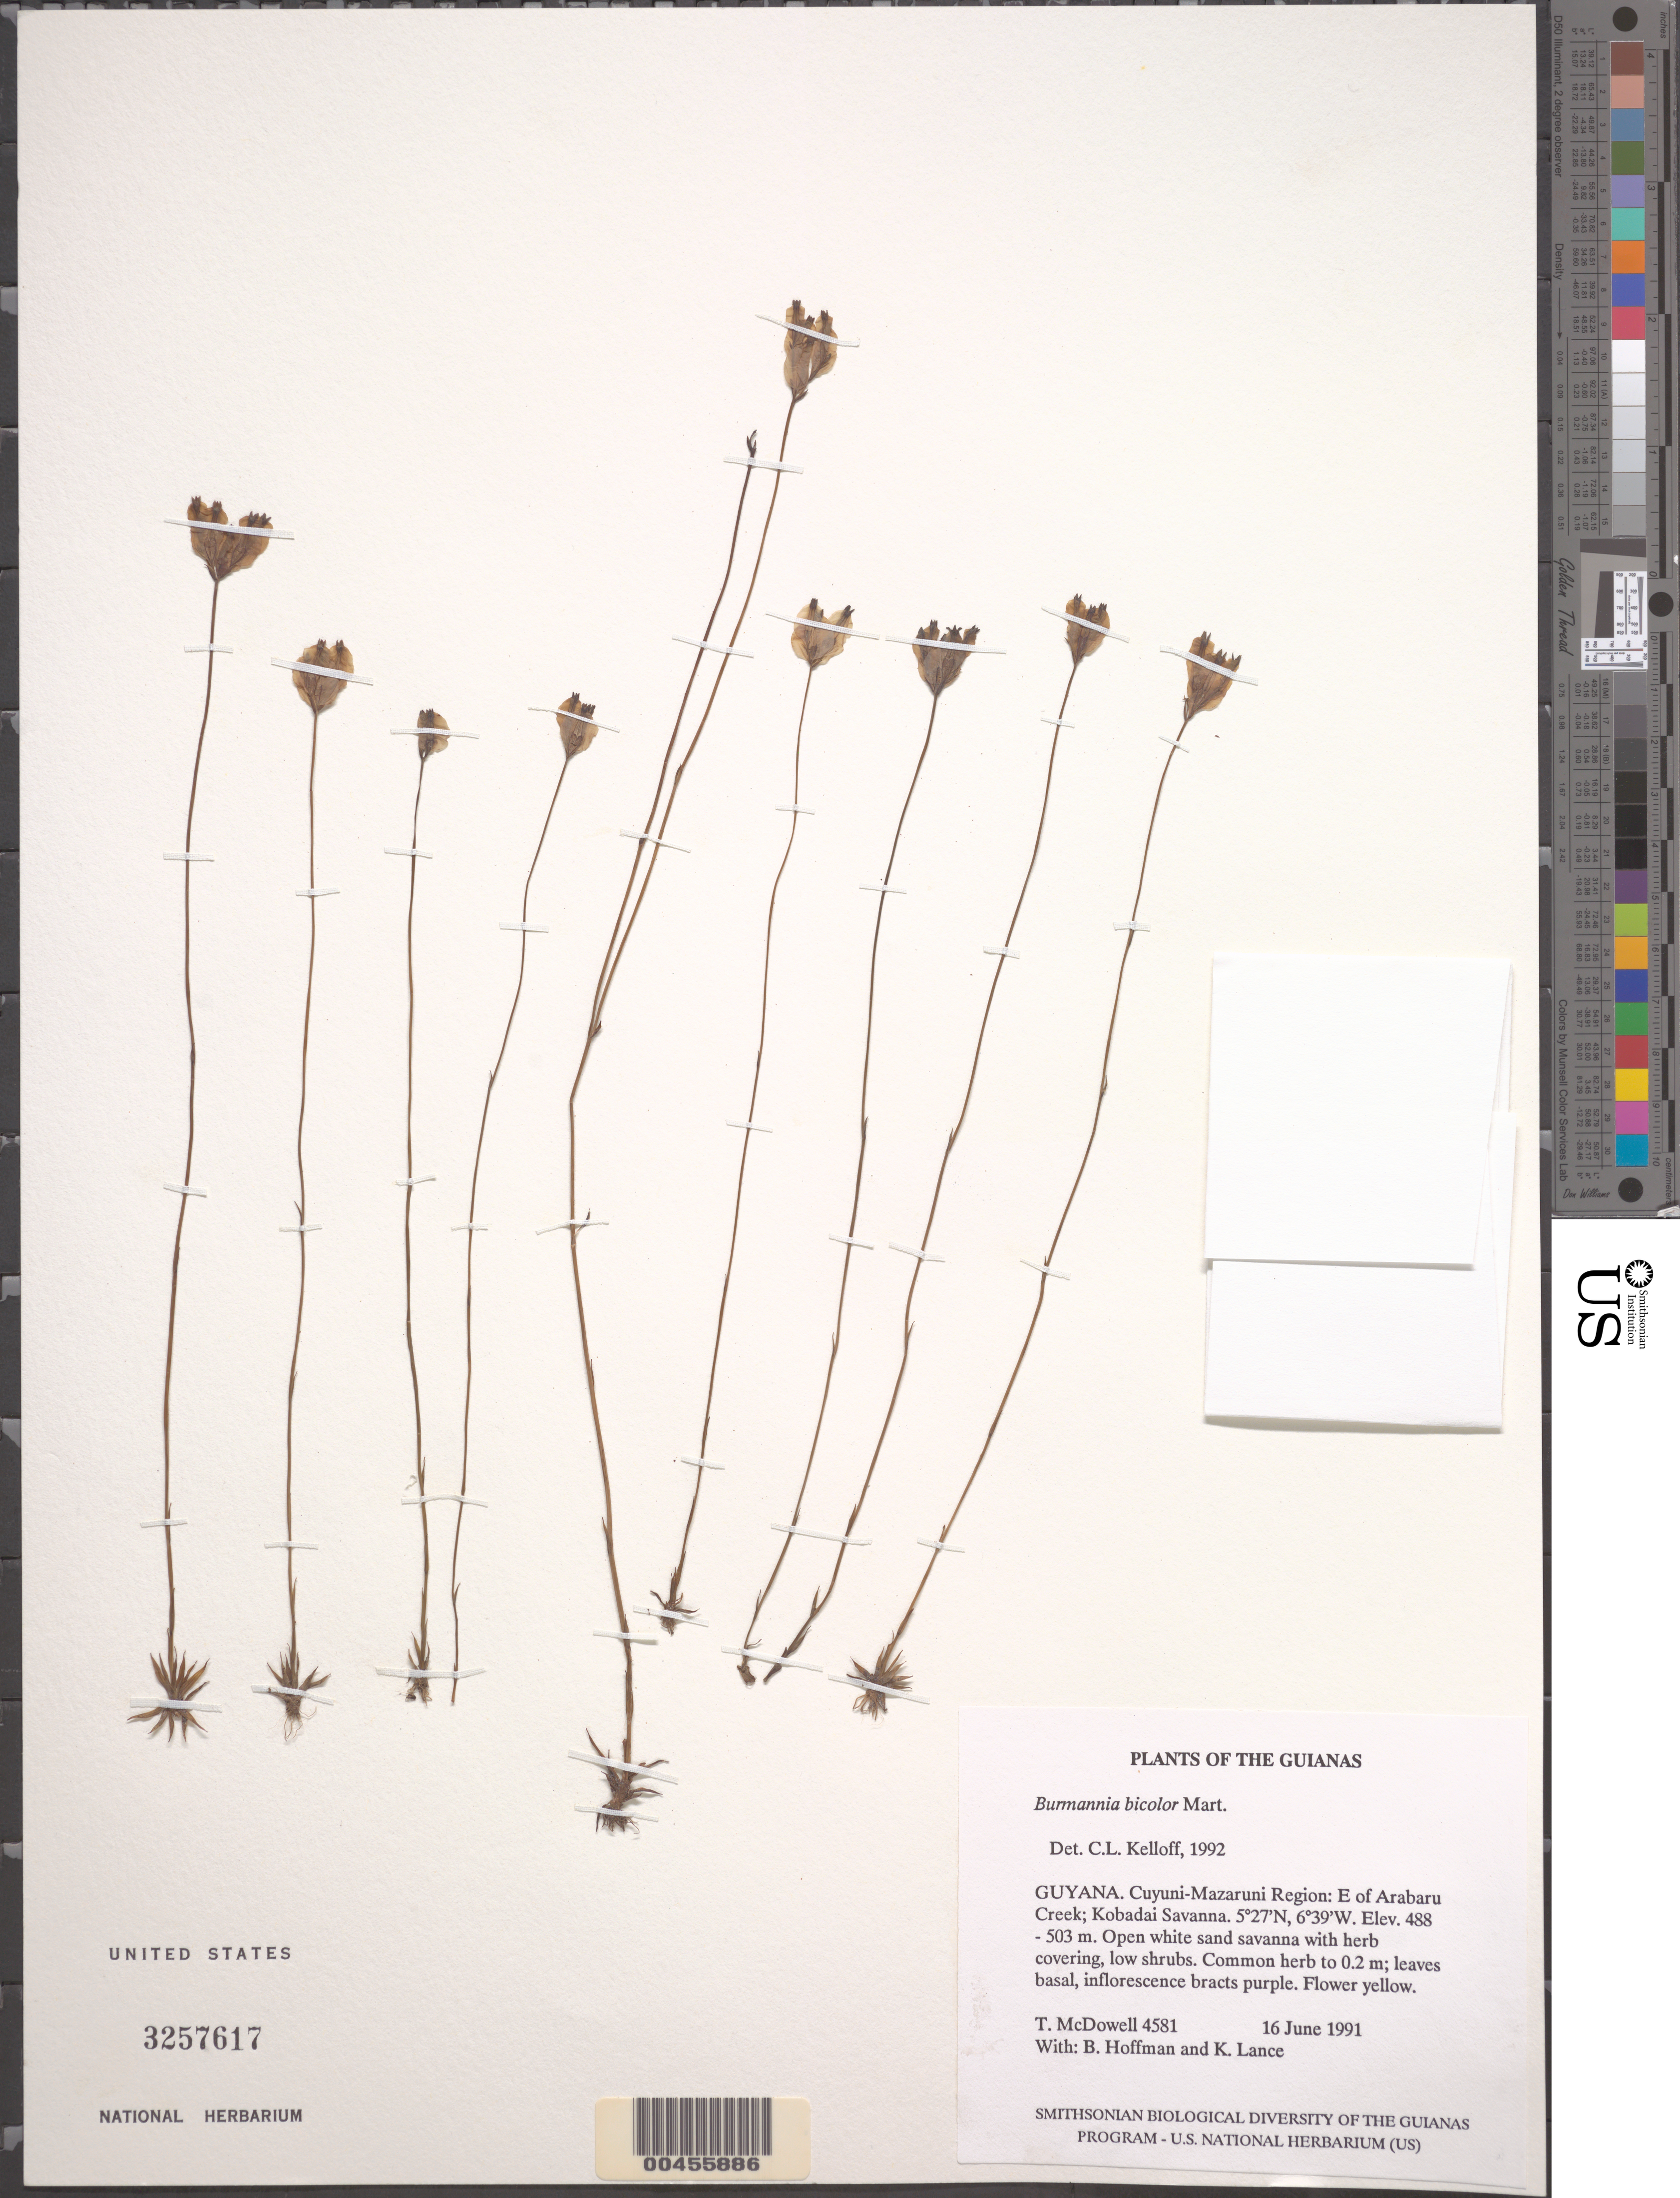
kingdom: Plantae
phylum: Tracheophyta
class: Liliopsida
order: Dioscoreales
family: Burmanniaceae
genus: Burmannia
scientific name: Burmannia bicolor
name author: Mart.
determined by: Kelloff, Carol L., (US), Smithsonian Institution - National Museum of Natural History (UNITED STATES)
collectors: T. McDowell, B. Hoffman & K. Lance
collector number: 4581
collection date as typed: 16 June 1991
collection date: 1991-06-16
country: Guyana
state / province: Cuyuni-Mazaruni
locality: E of Arabaru Creek; Kobadai Savanna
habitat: Open white sand savanna with herb covering, low shrubs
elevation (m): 488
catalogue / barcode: US 3257617